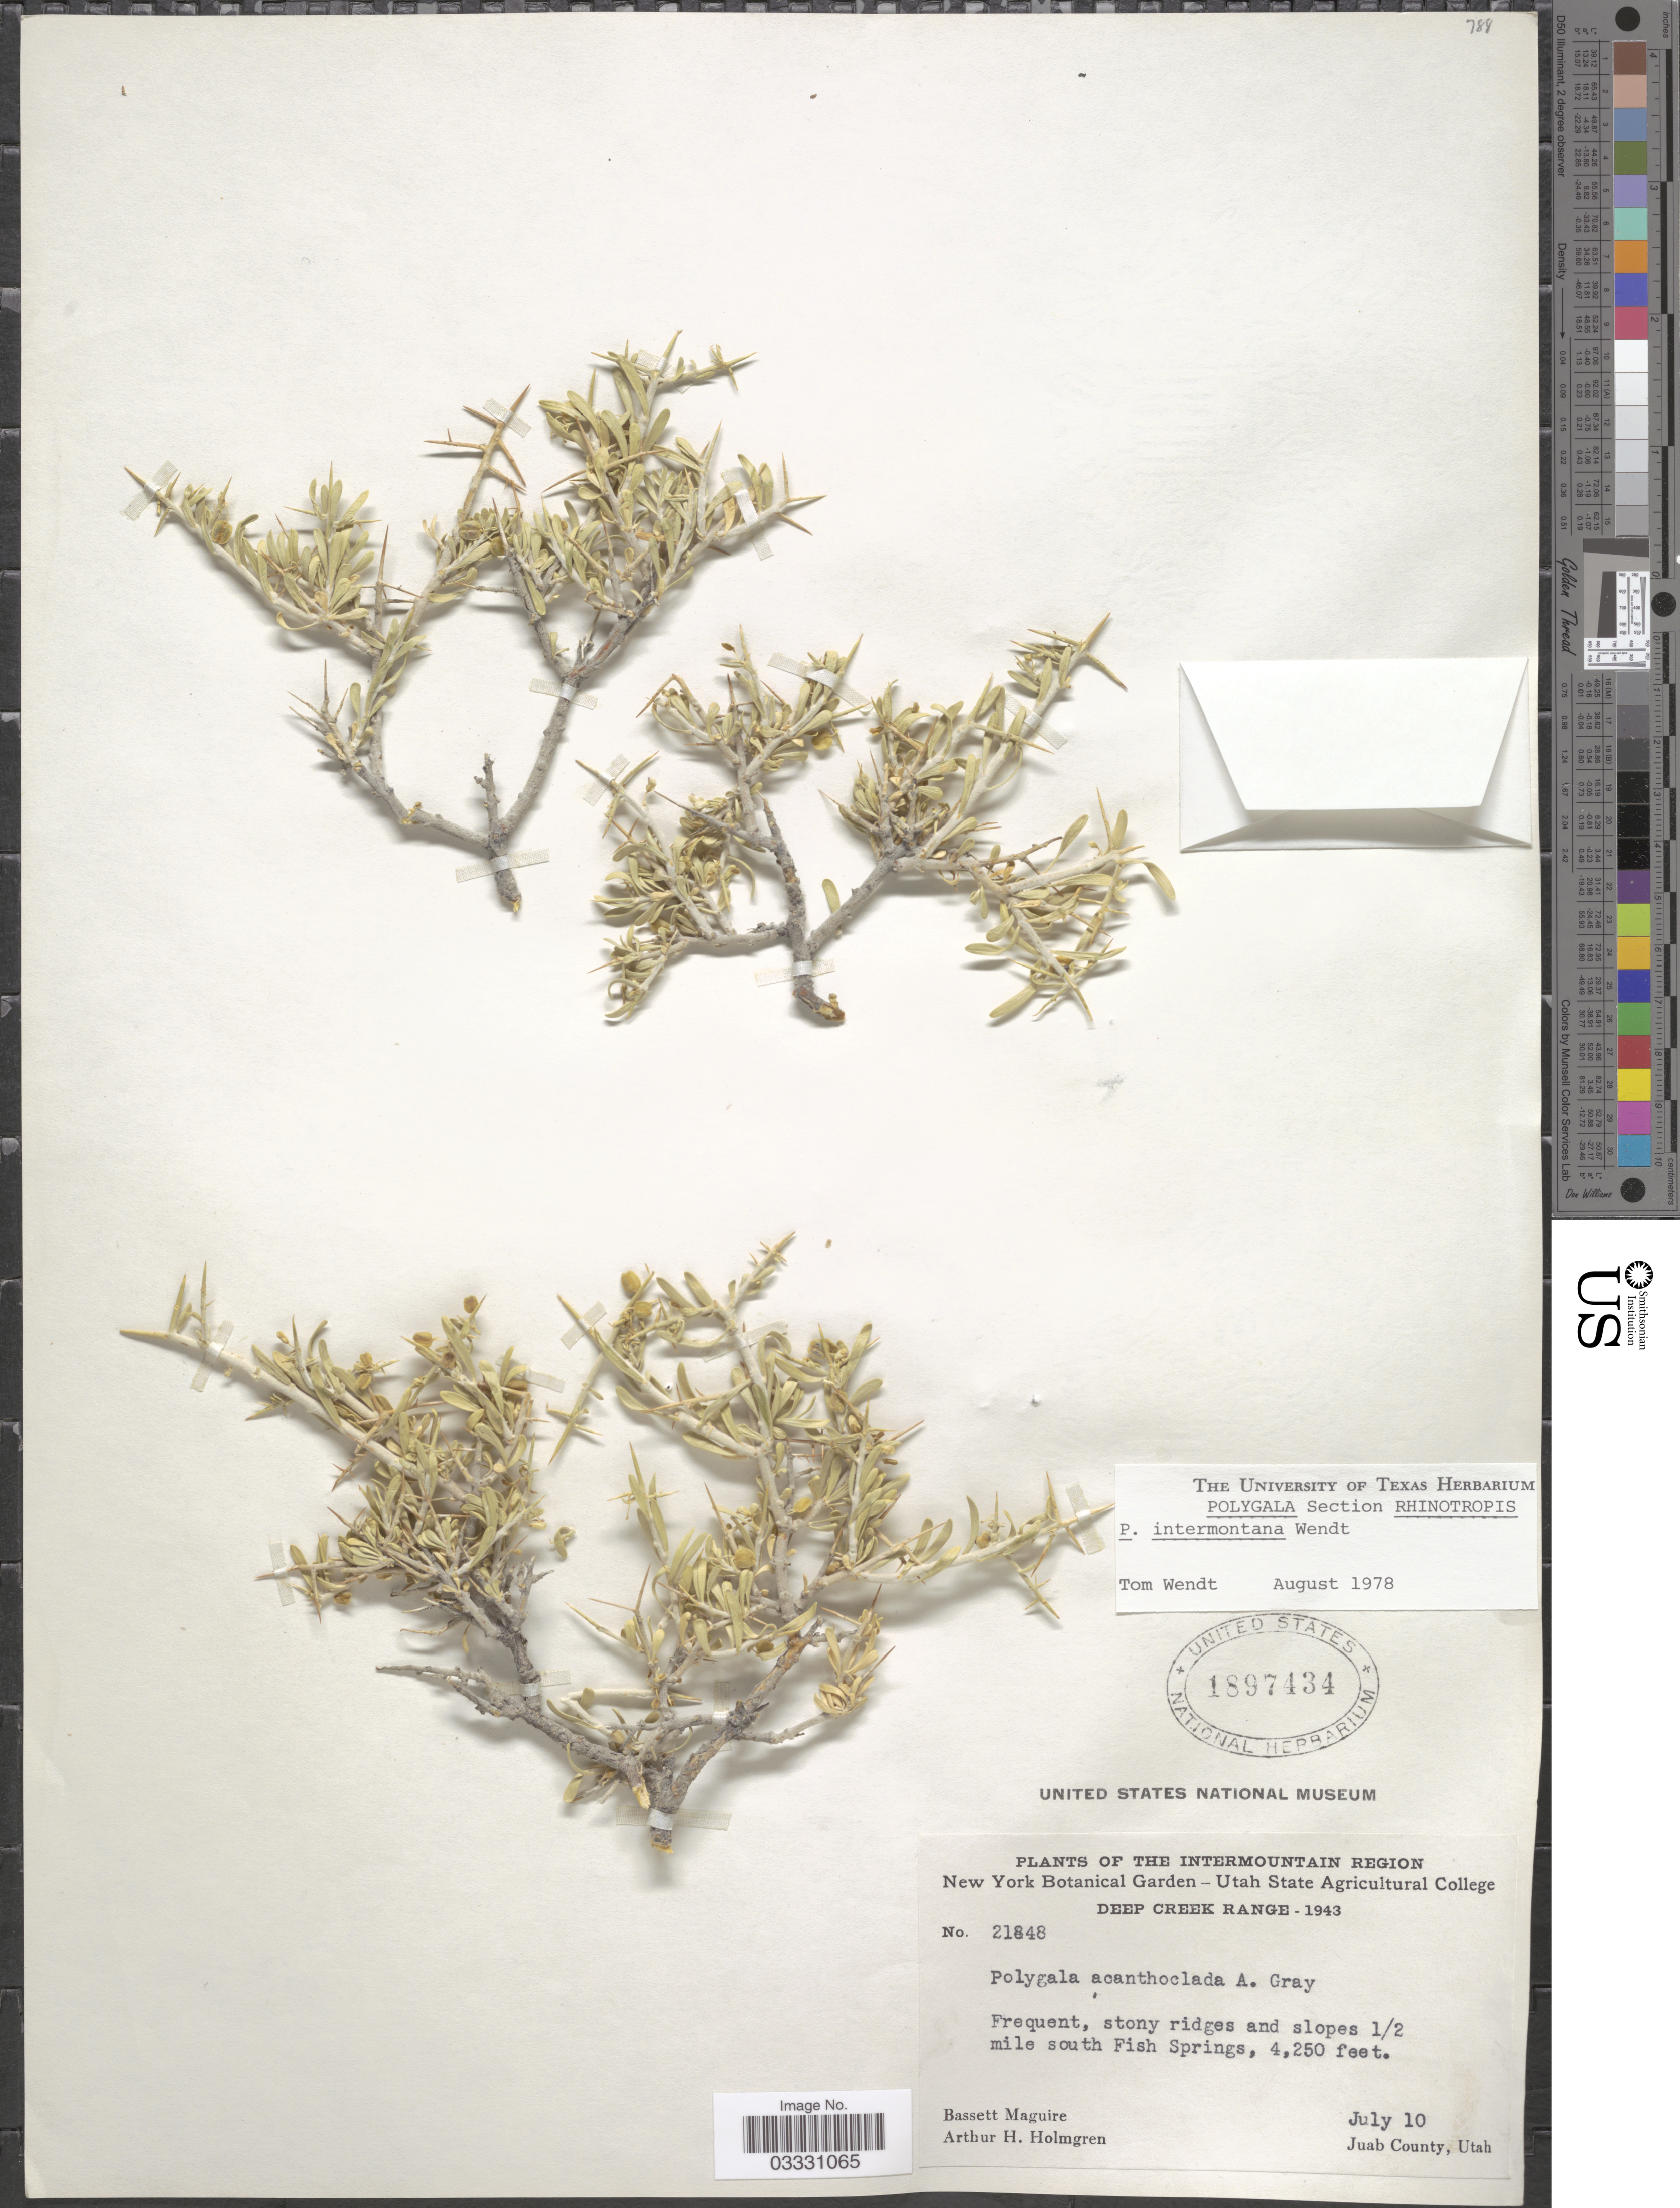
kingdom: Plantae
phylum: Tracheophyta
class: Magnoliopsida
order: Fabales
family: Polygalaceae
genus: Rhinotropis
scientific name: Rhinotropis intermontana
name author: (T. Wendt) J.R. Abbott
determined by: Strong, Mark T., (BOT), Smithsonian Institution - National Museum of Natural History (UNITED STATES)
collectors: B. Maguire & A. H. Holmgren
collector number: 21848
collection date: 1943-07-10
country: United States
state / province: Utah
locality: The Intermountain Region. Stony ridges and slopes ½ mile south Fish Springs, Juab County.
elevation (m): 1295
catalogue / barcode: US 1897434